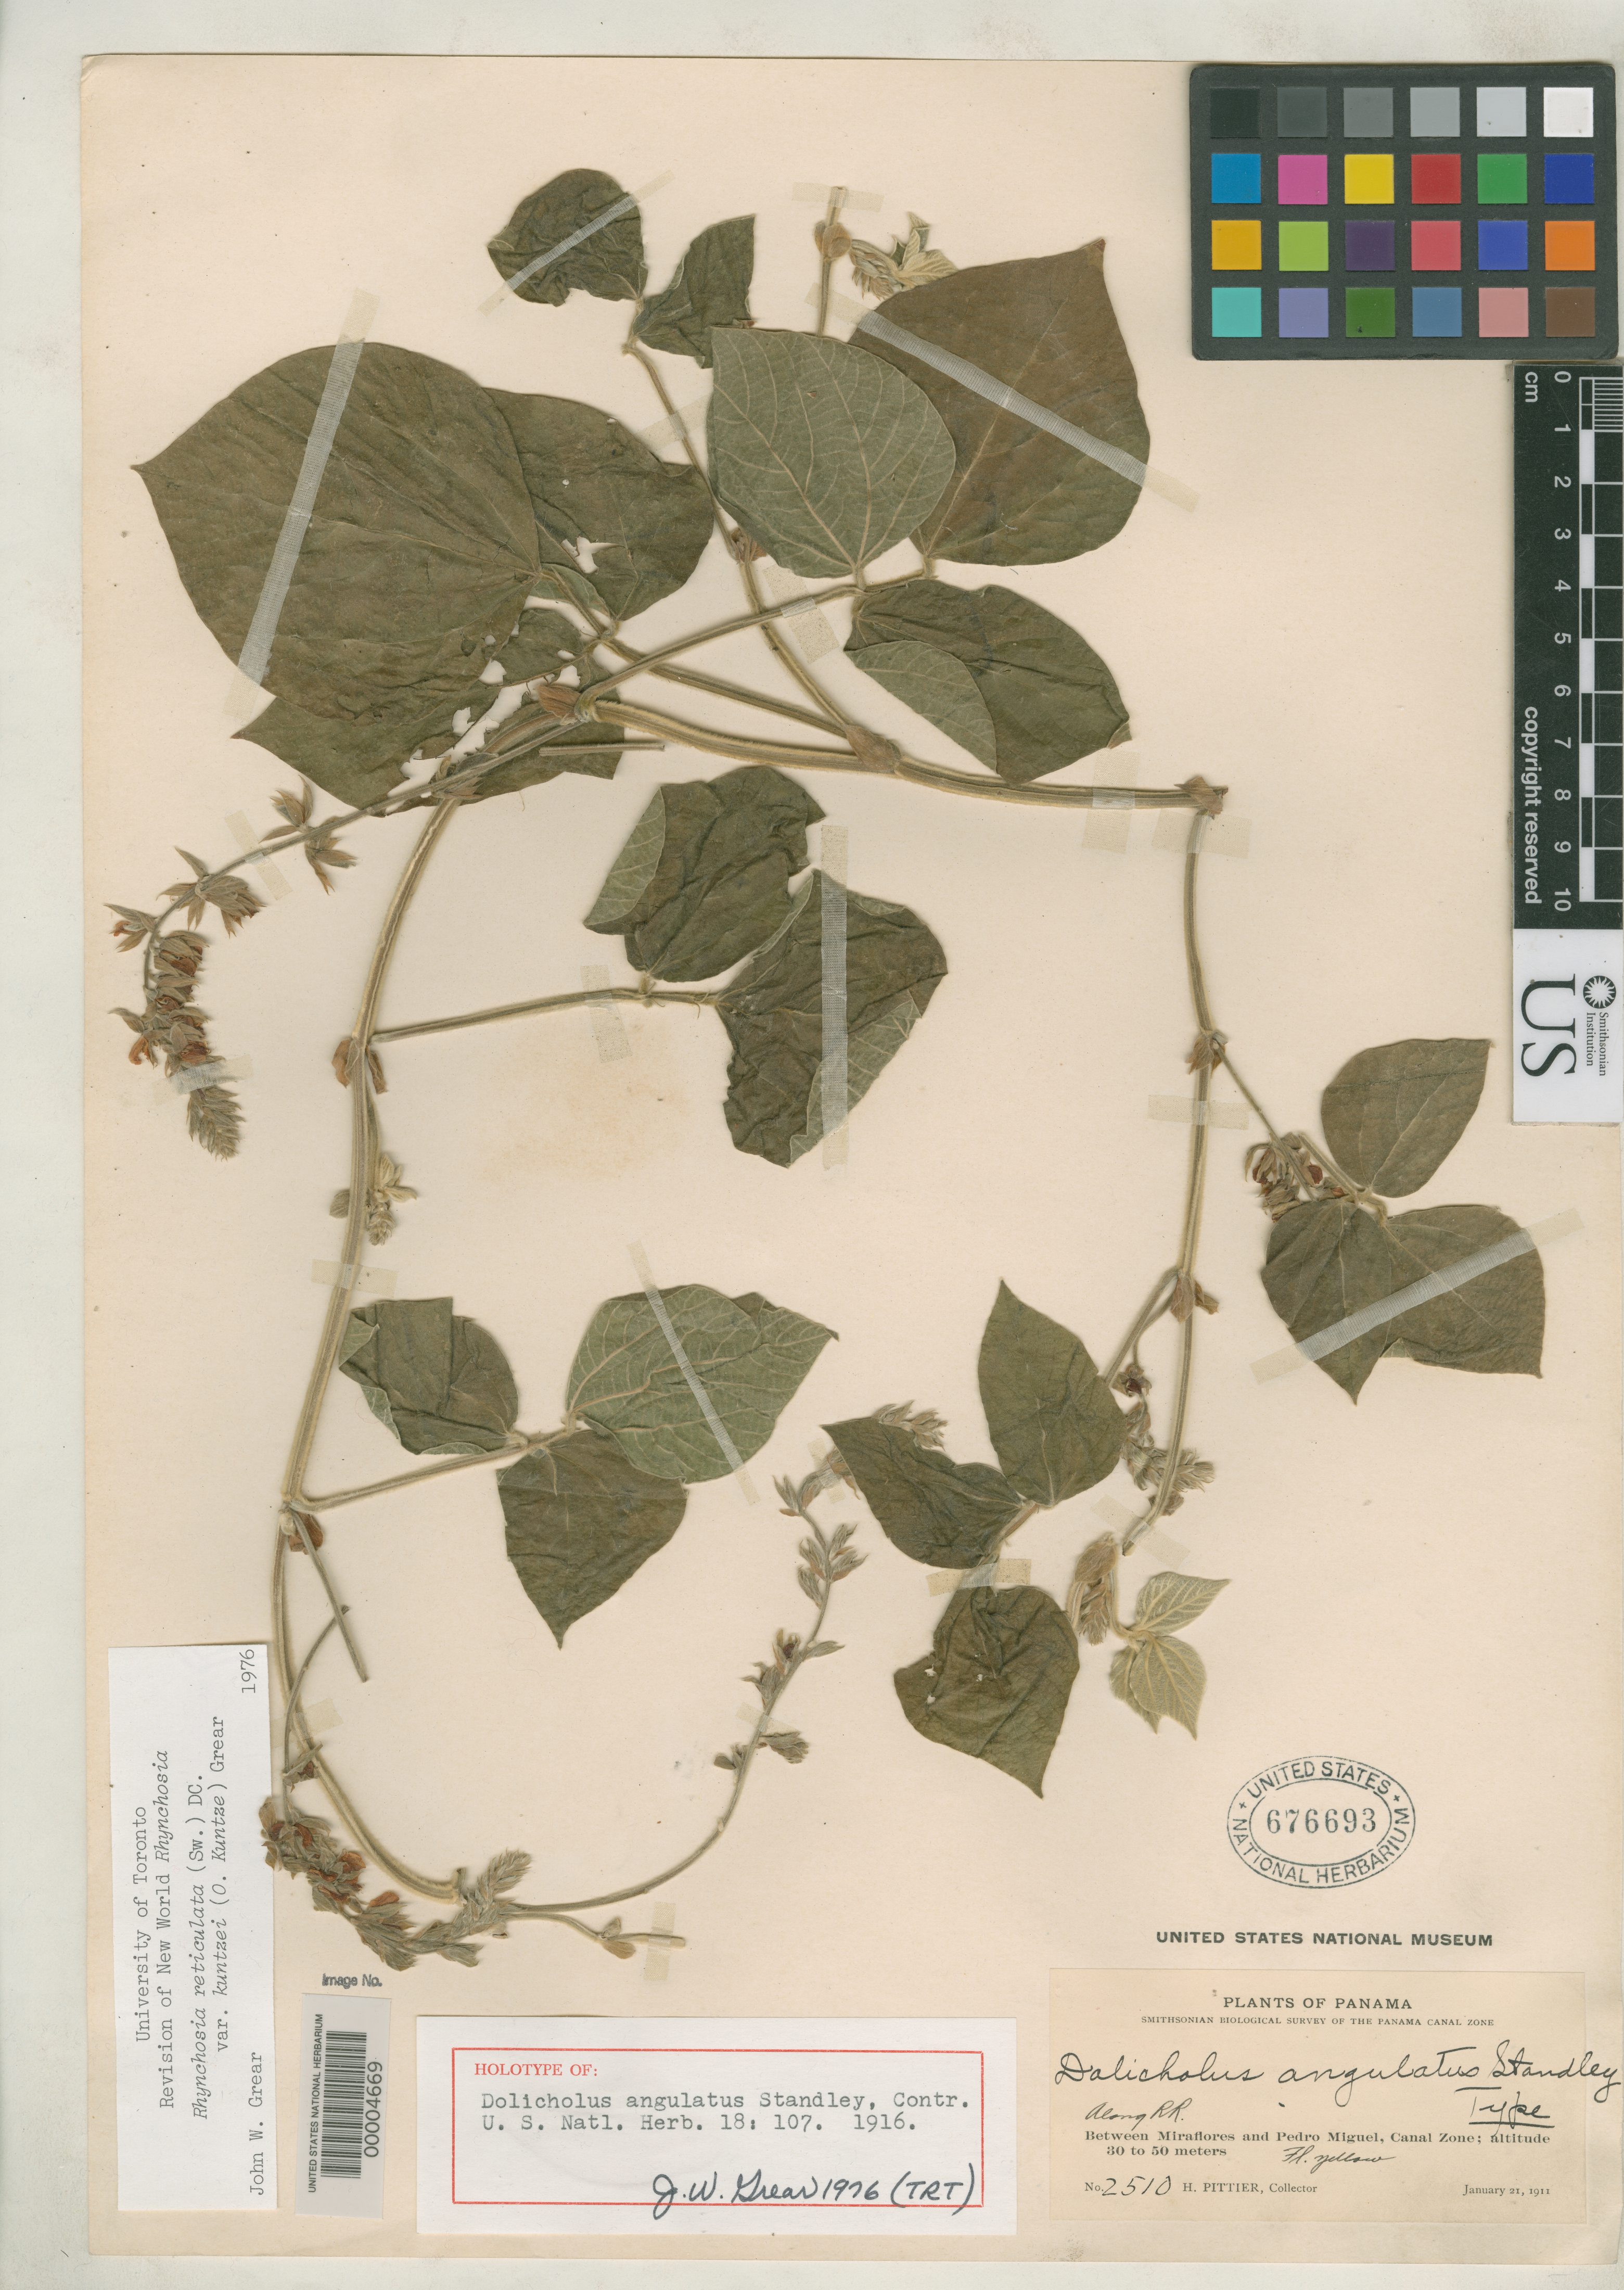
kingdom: Plantae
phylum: Tracheophyta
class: Magnoliopsida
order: Fabales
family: Fabaceae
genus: Dolicholus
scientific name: Dolicholus angulatus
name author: Standl.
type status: Holotype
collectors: H. F. Pittier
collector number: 2510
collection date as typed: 21 Jan 1911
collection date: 1911-01-21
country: Panama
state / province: Panamá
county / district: Canal Zone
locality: Between Miraflores and Pedro Miguel.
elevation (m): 30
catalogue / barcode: US 676693